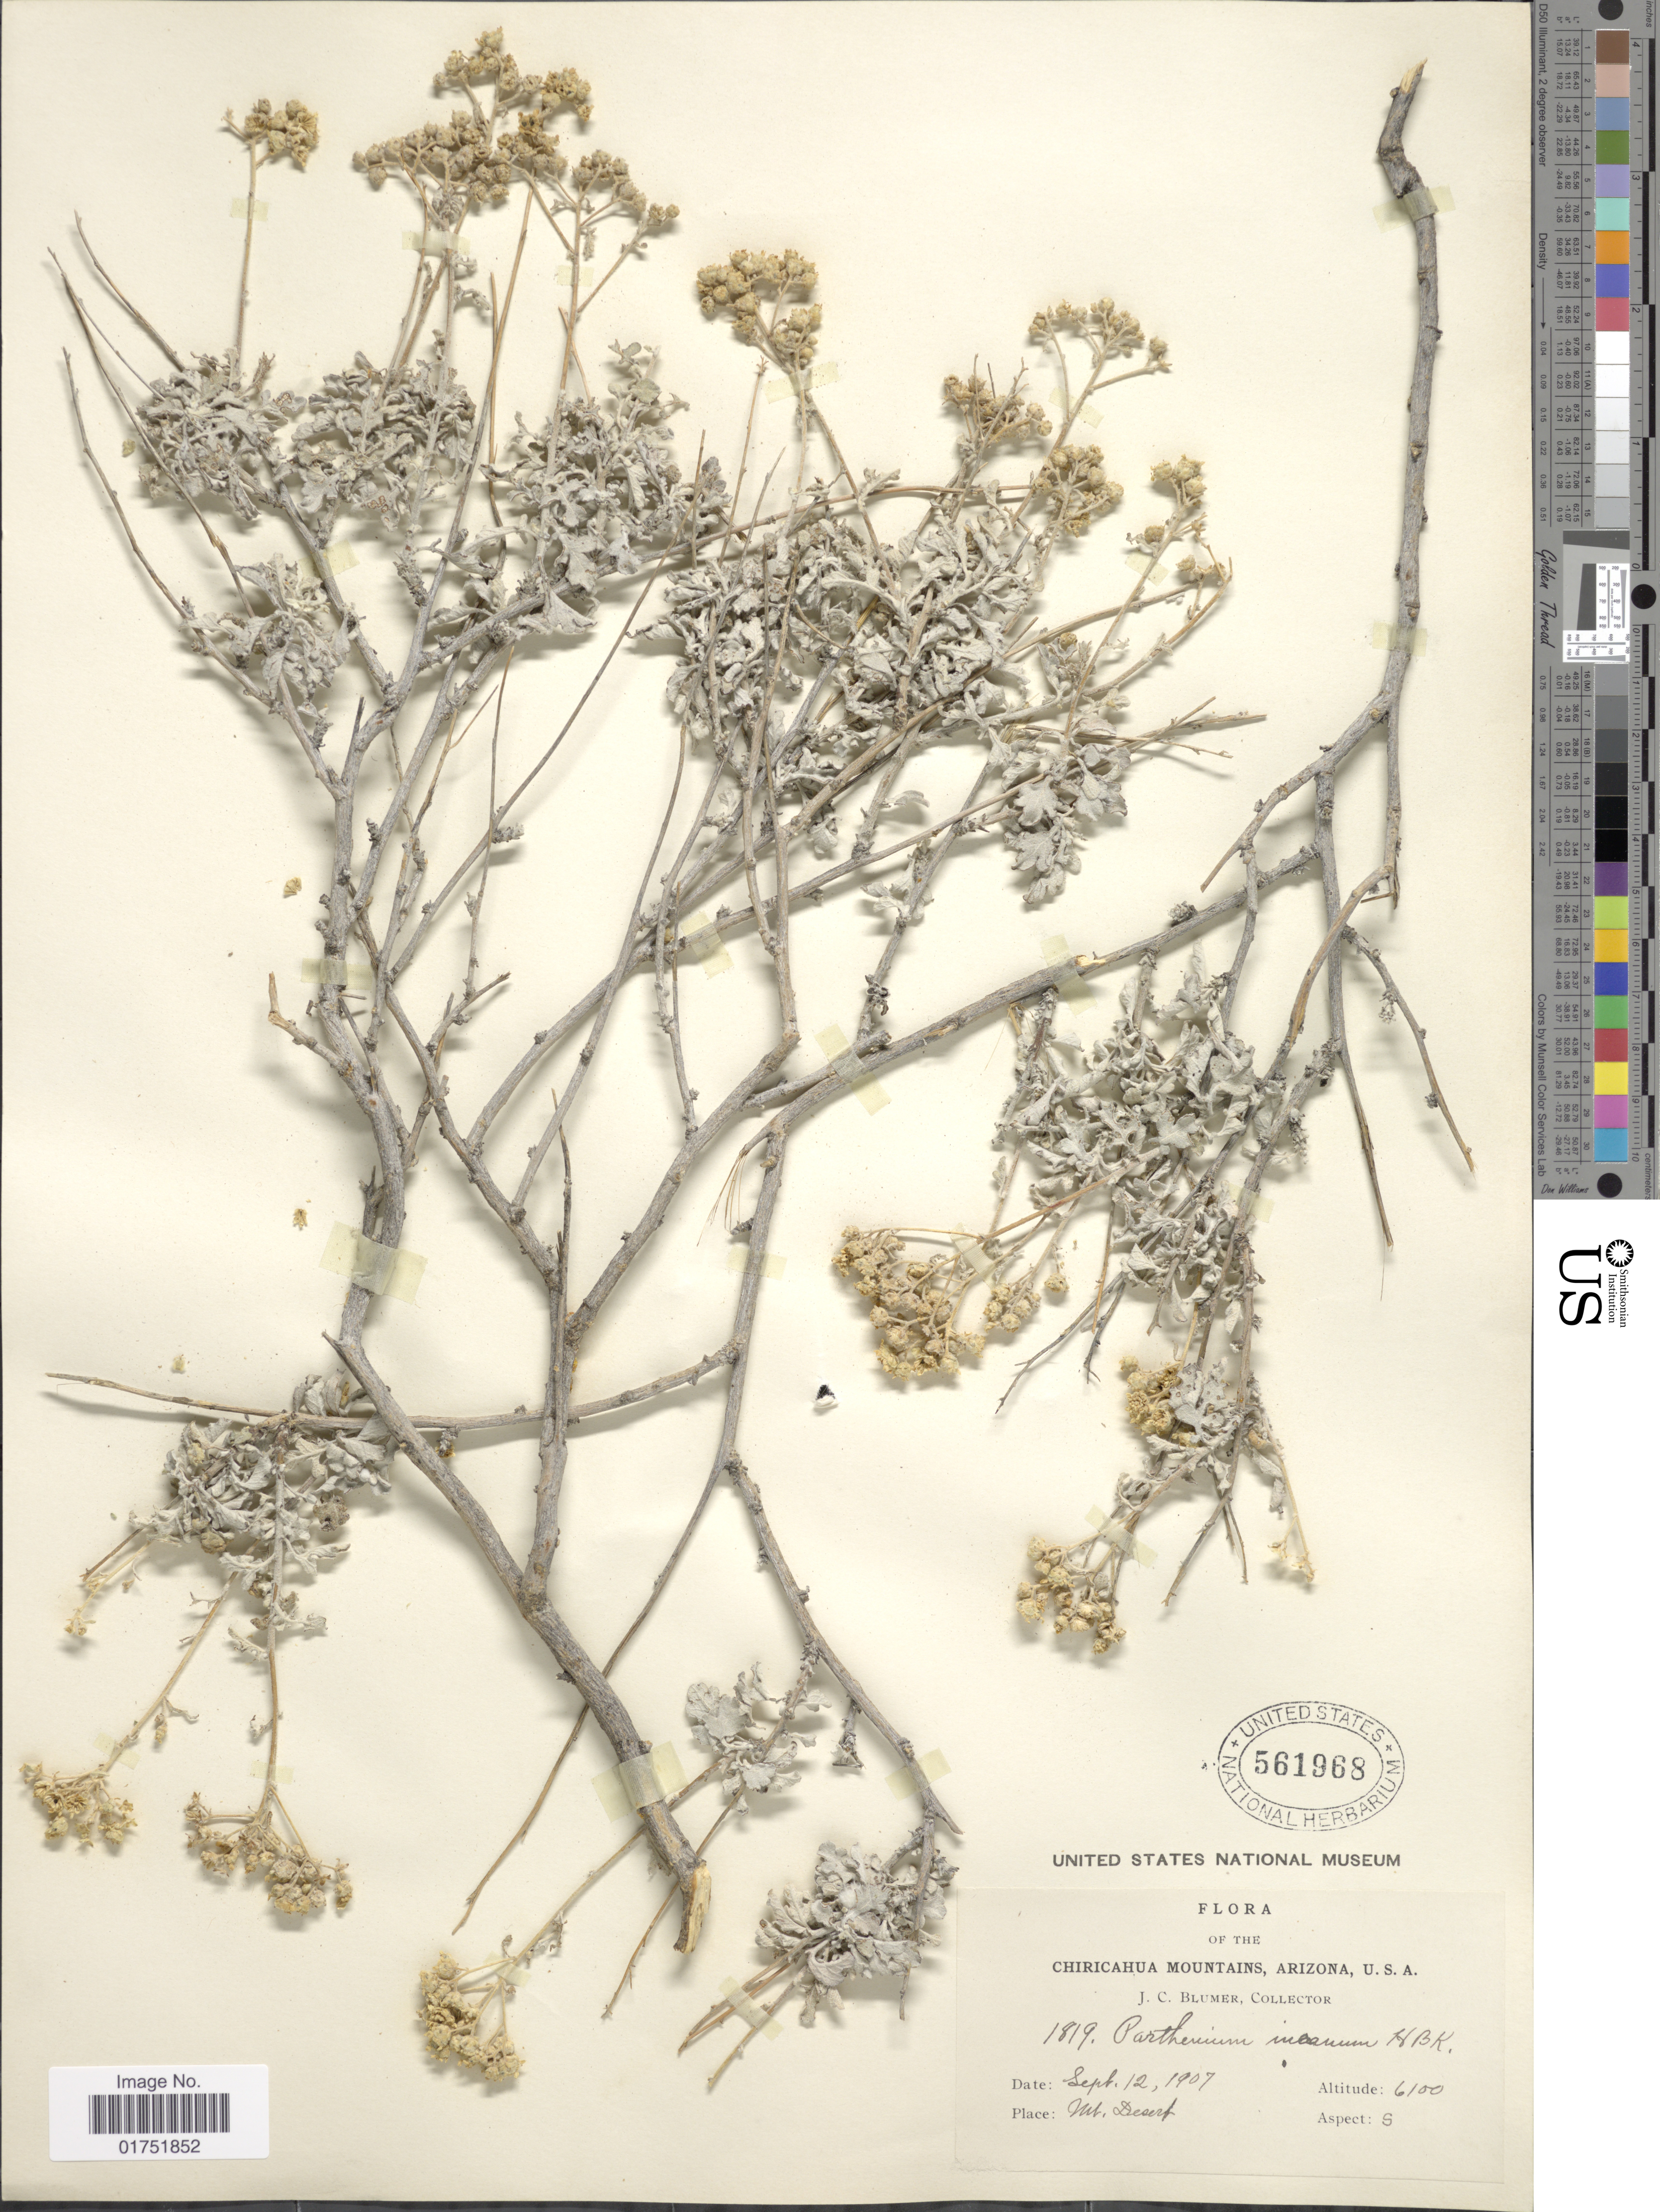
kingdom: Plantae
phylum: Tracheophyta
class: Magnoliopsida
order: Asterales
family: Asteraceae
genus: Parthenium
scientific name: Parthenium incanum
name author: Kunth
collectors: J. C. Blumer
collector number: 1819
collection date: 1907-09-12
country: United States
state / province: Arizona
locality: Chiricahua Mountains, U.S.A., Mt. Desert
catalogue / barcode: US 561968